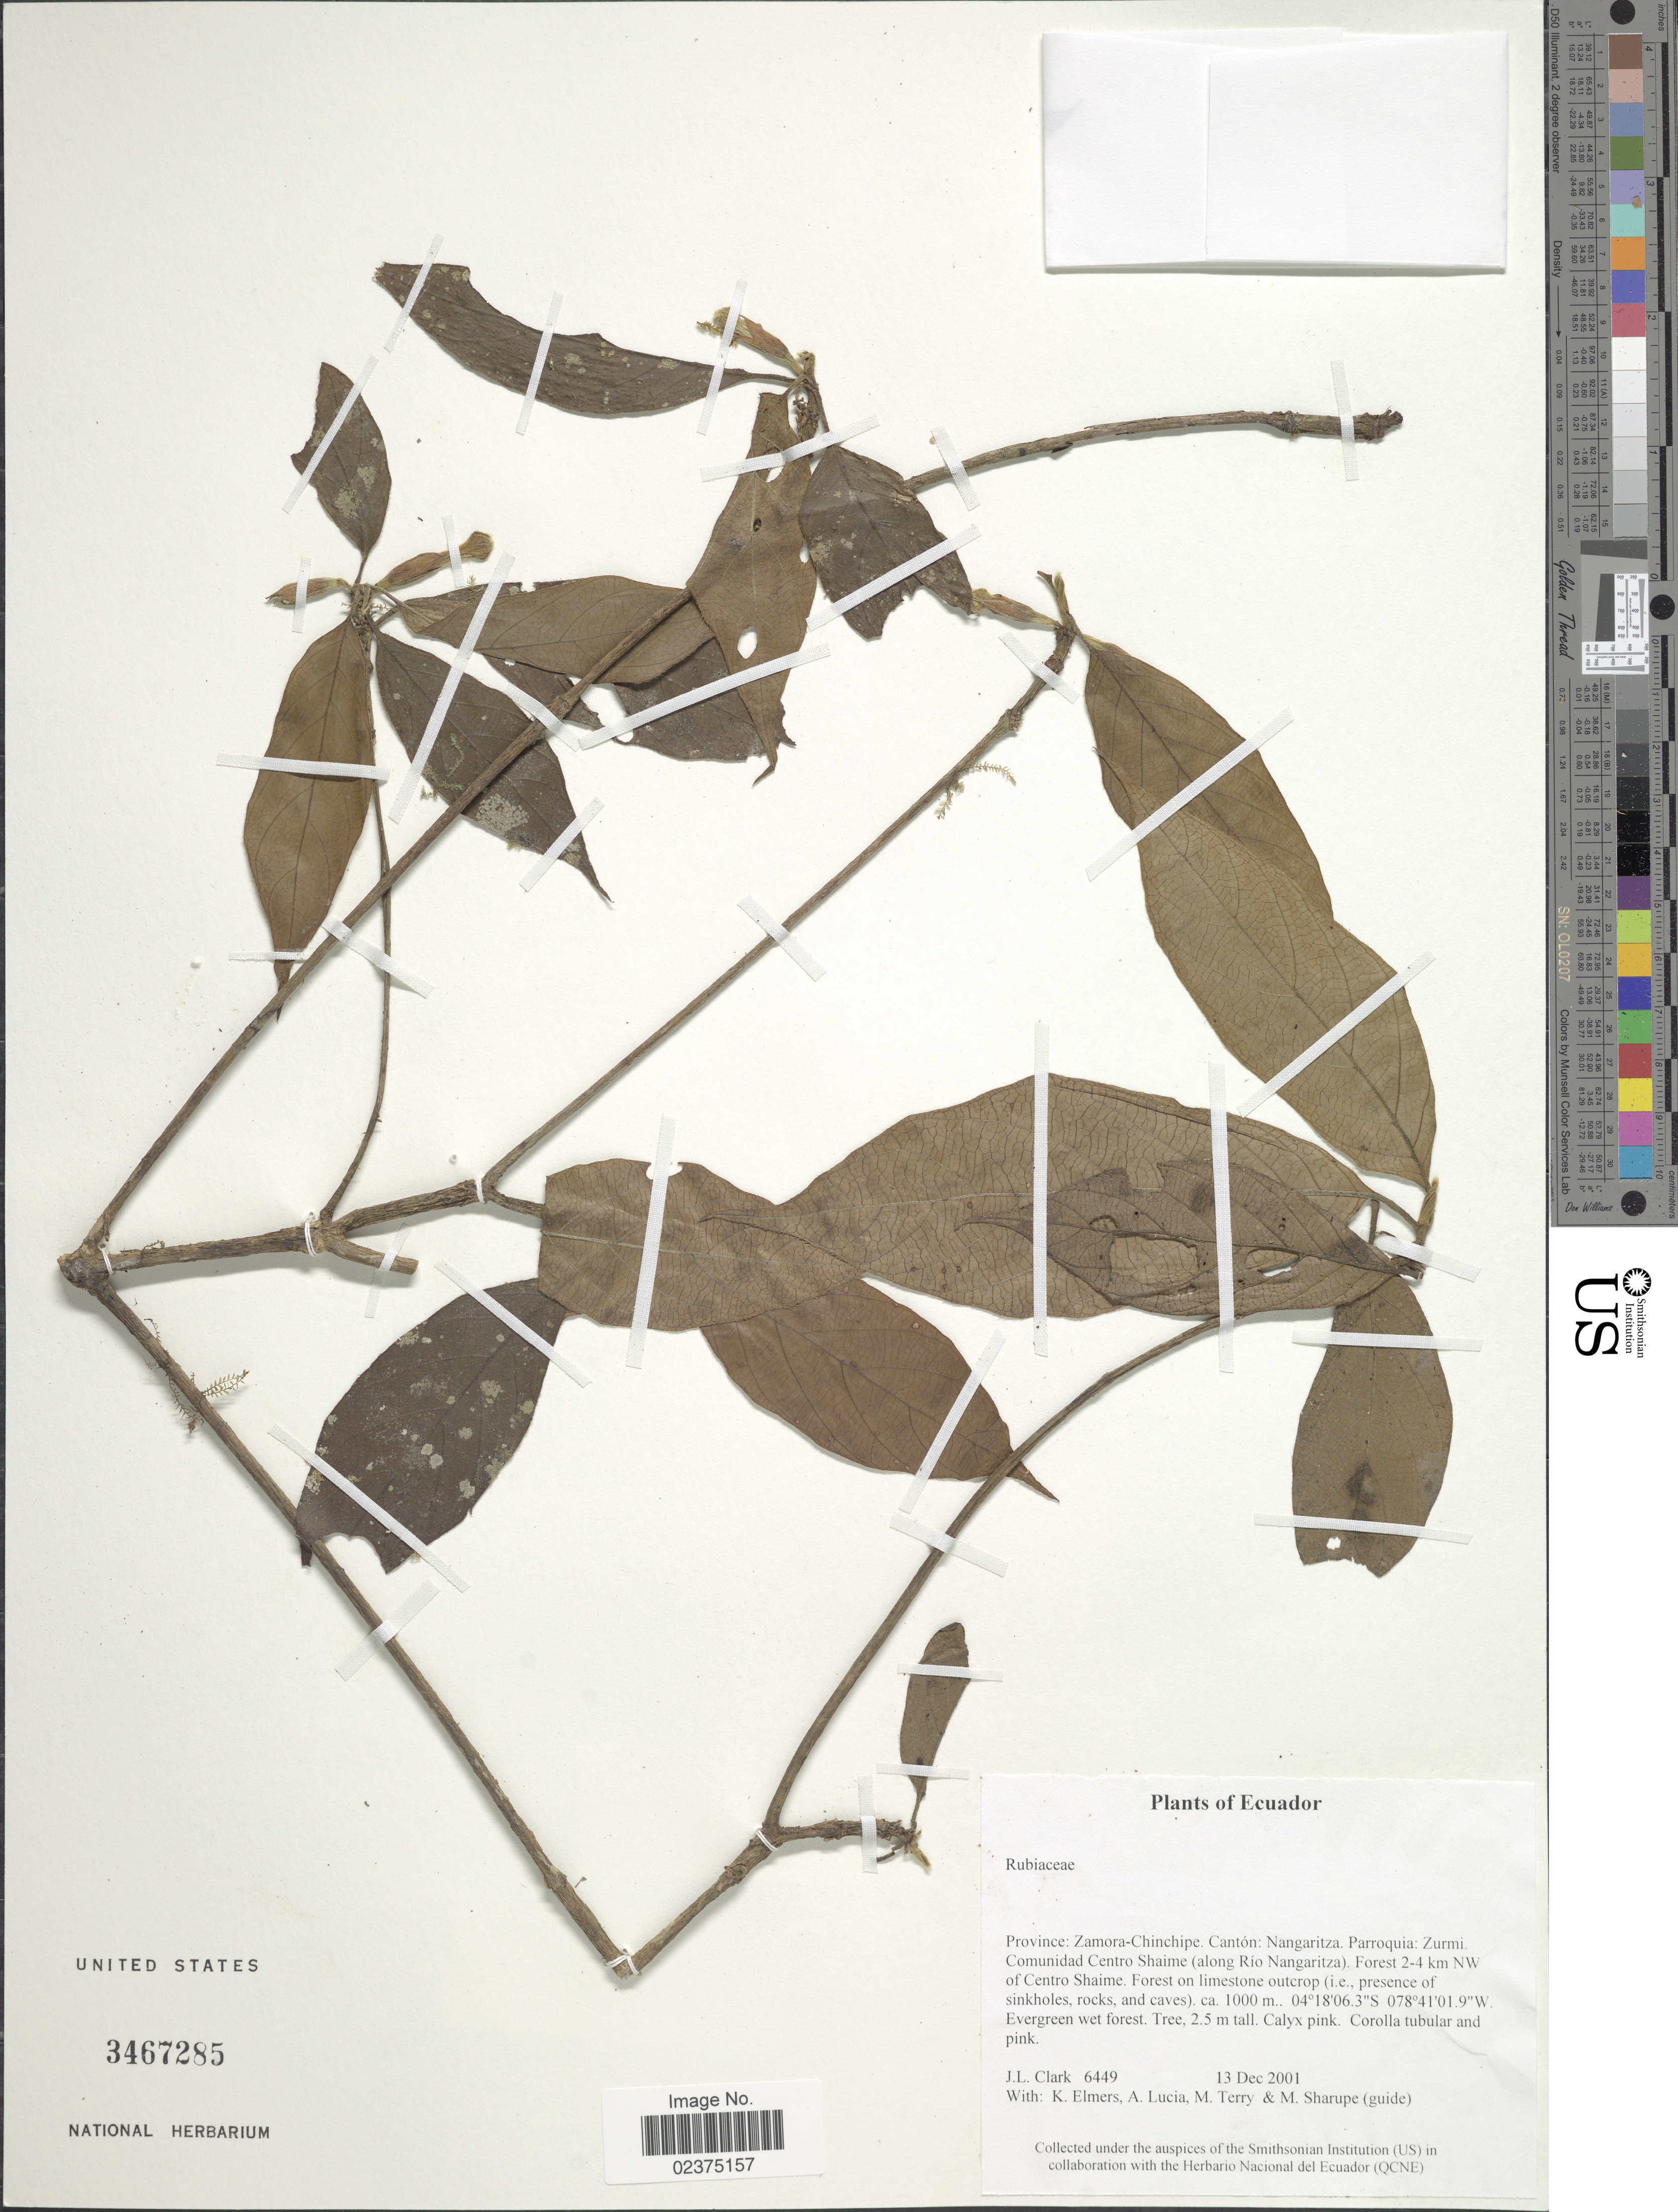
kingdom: Plantae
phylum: Tracheophyta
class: Magnoliopsida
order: Gentianales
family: Rubiaceae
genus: Hippotis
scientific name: Hippotis sp.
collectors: J. L. Clark, K. Elmers, A. Lucia, M. Terry & M. Sharupe (guide)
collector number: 6449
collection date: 2001-12-13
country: Ecuador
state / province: Zamora-Chinchipe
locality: Cantón: Nangaritza. Parroquia: Zurmi. Comunidad Centro Shaime (along Rio Nangaritza). Forest 2-4 km NW of Centro Shaime. Forest on limestone outcrop (i.e. presence of sinkholes, rocks, and caves)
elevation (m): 1000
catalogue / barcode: US 3467285